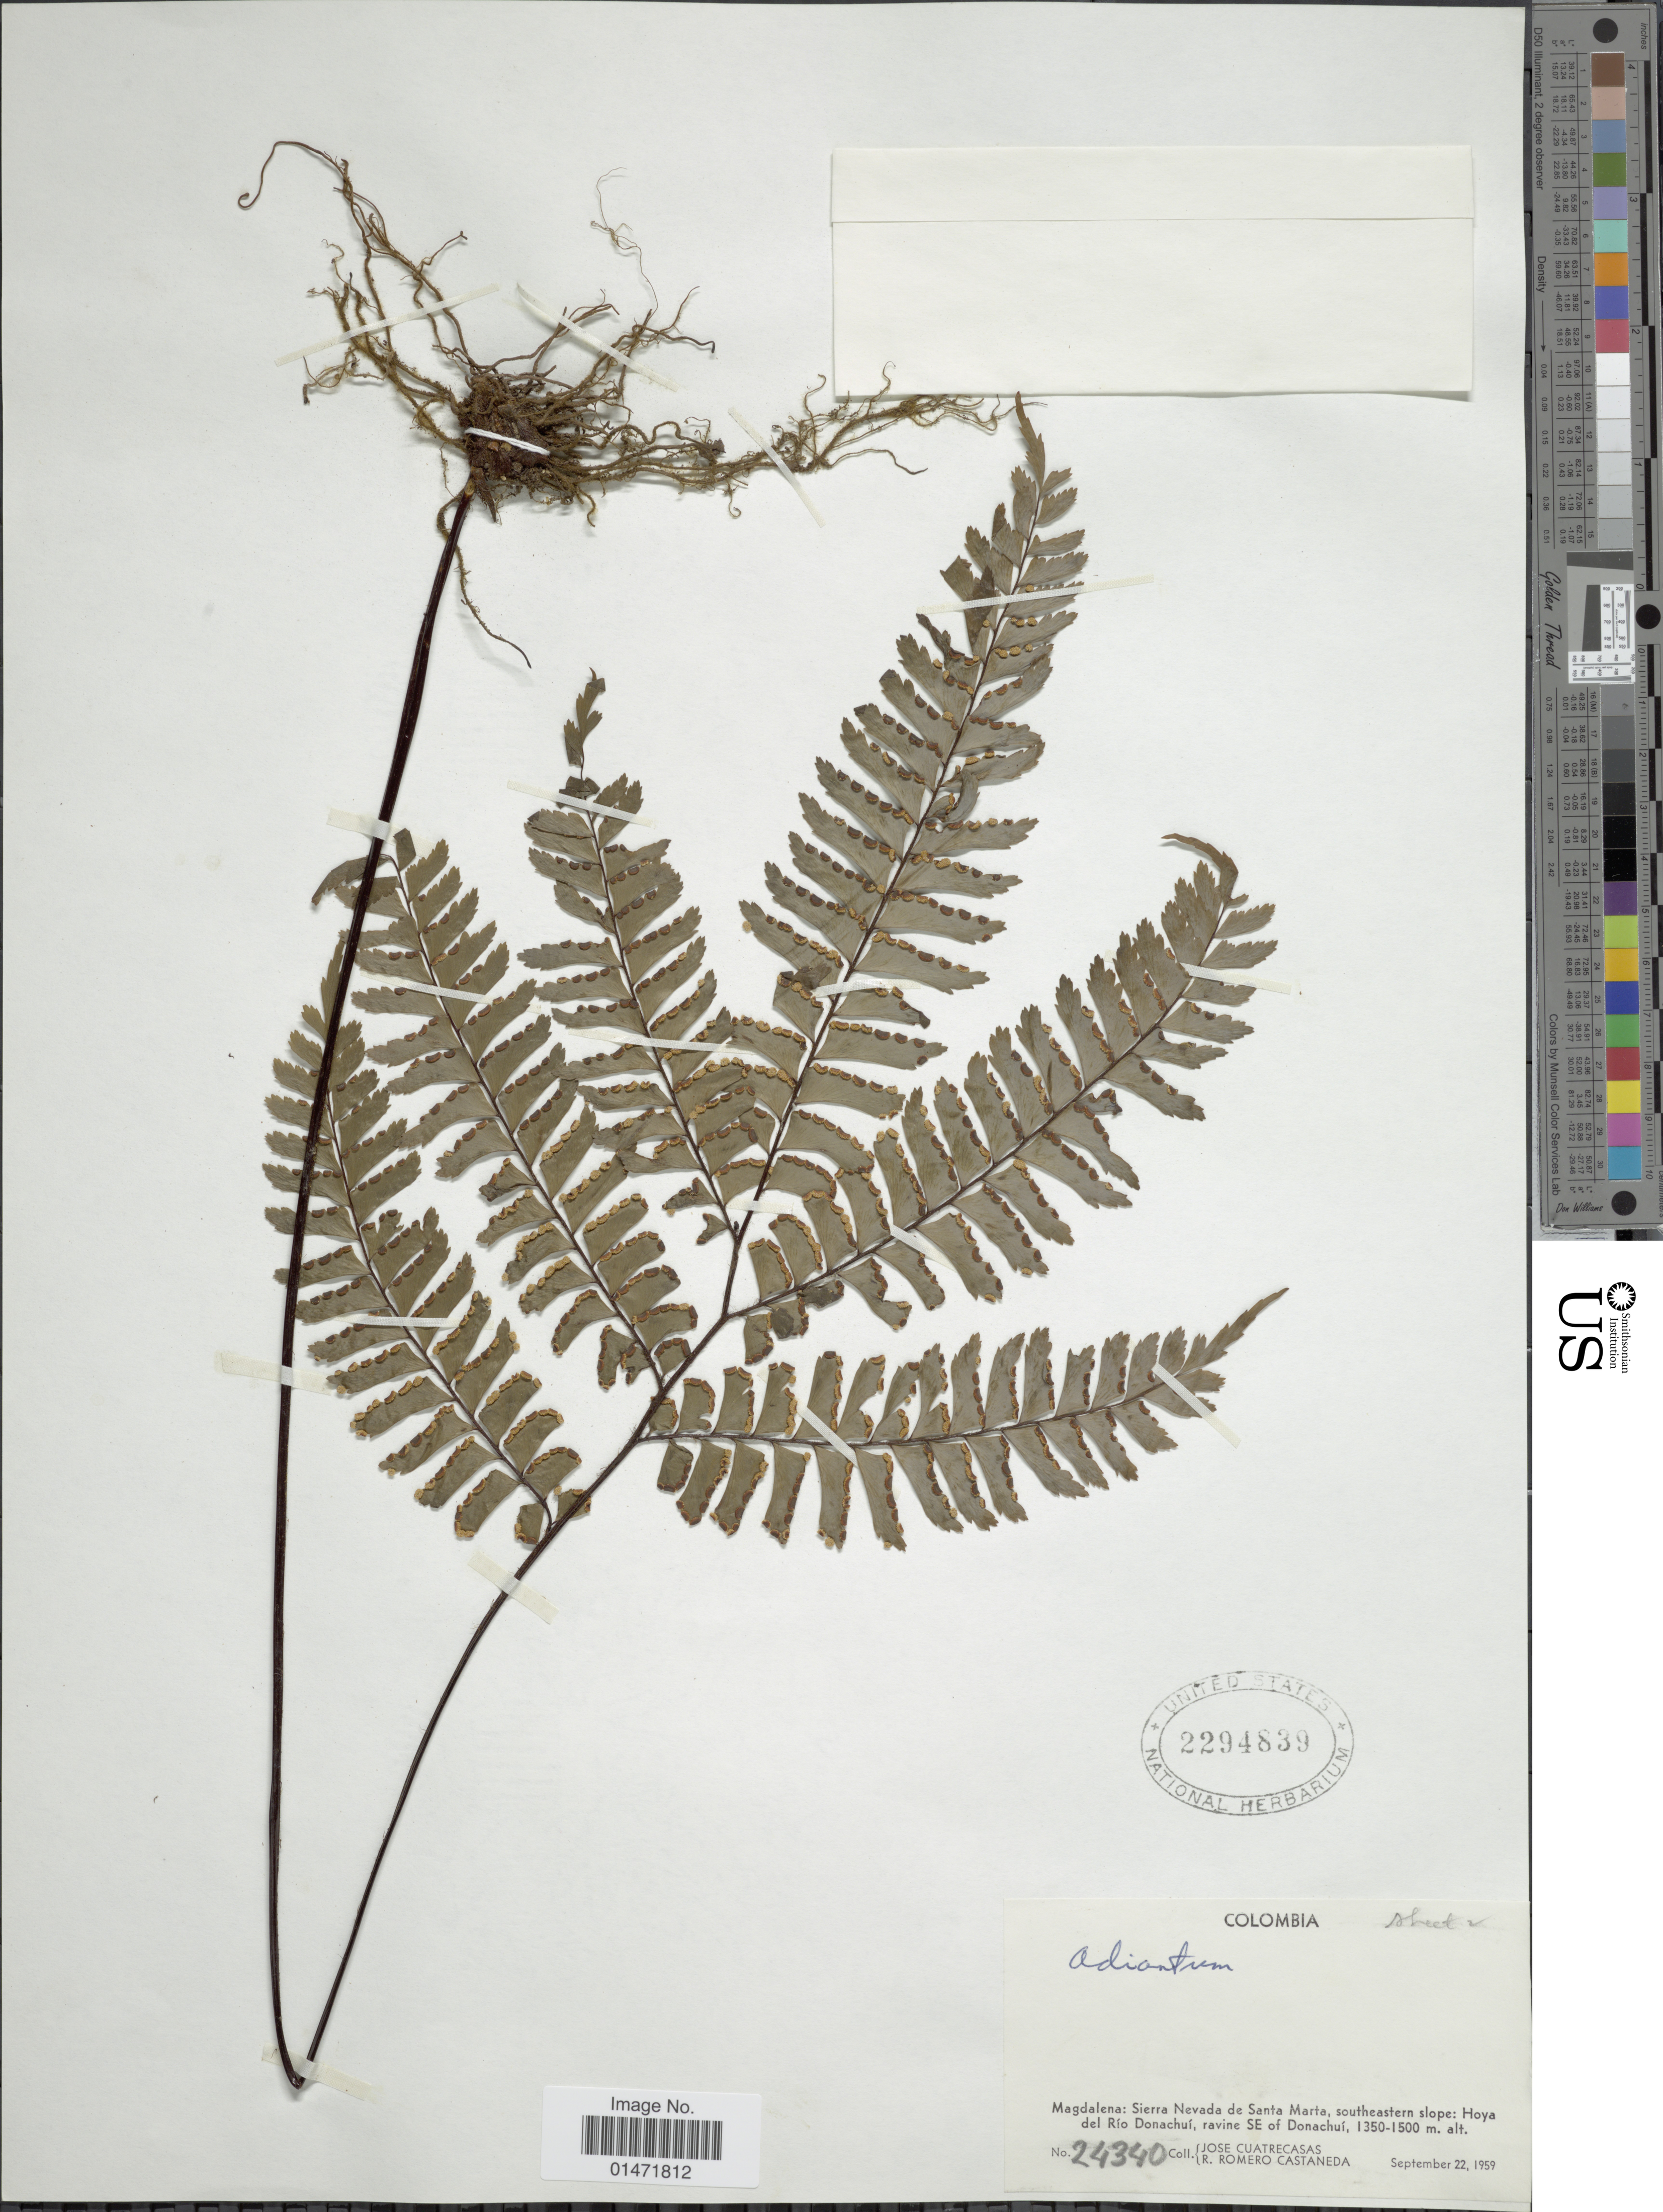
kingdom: Plantae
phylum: Tracheophyta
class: Polypodiopsida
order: Polypodiales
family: Pteridaceae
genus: Adiantum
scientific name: Adiantum tetraphyllum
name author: Humb. & Bonpl. ex Willd.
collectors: J. Cuatrecasas & R. Romero Castañeda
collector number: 24340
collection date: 1959-09-22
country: Colombia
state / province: Magdalena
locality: Sierra Nevada de Santa Marta, southeastern slope: Hoya del Río Donachuí, ravine SE of Donachuí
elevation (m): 1350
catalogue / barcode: US 2294839